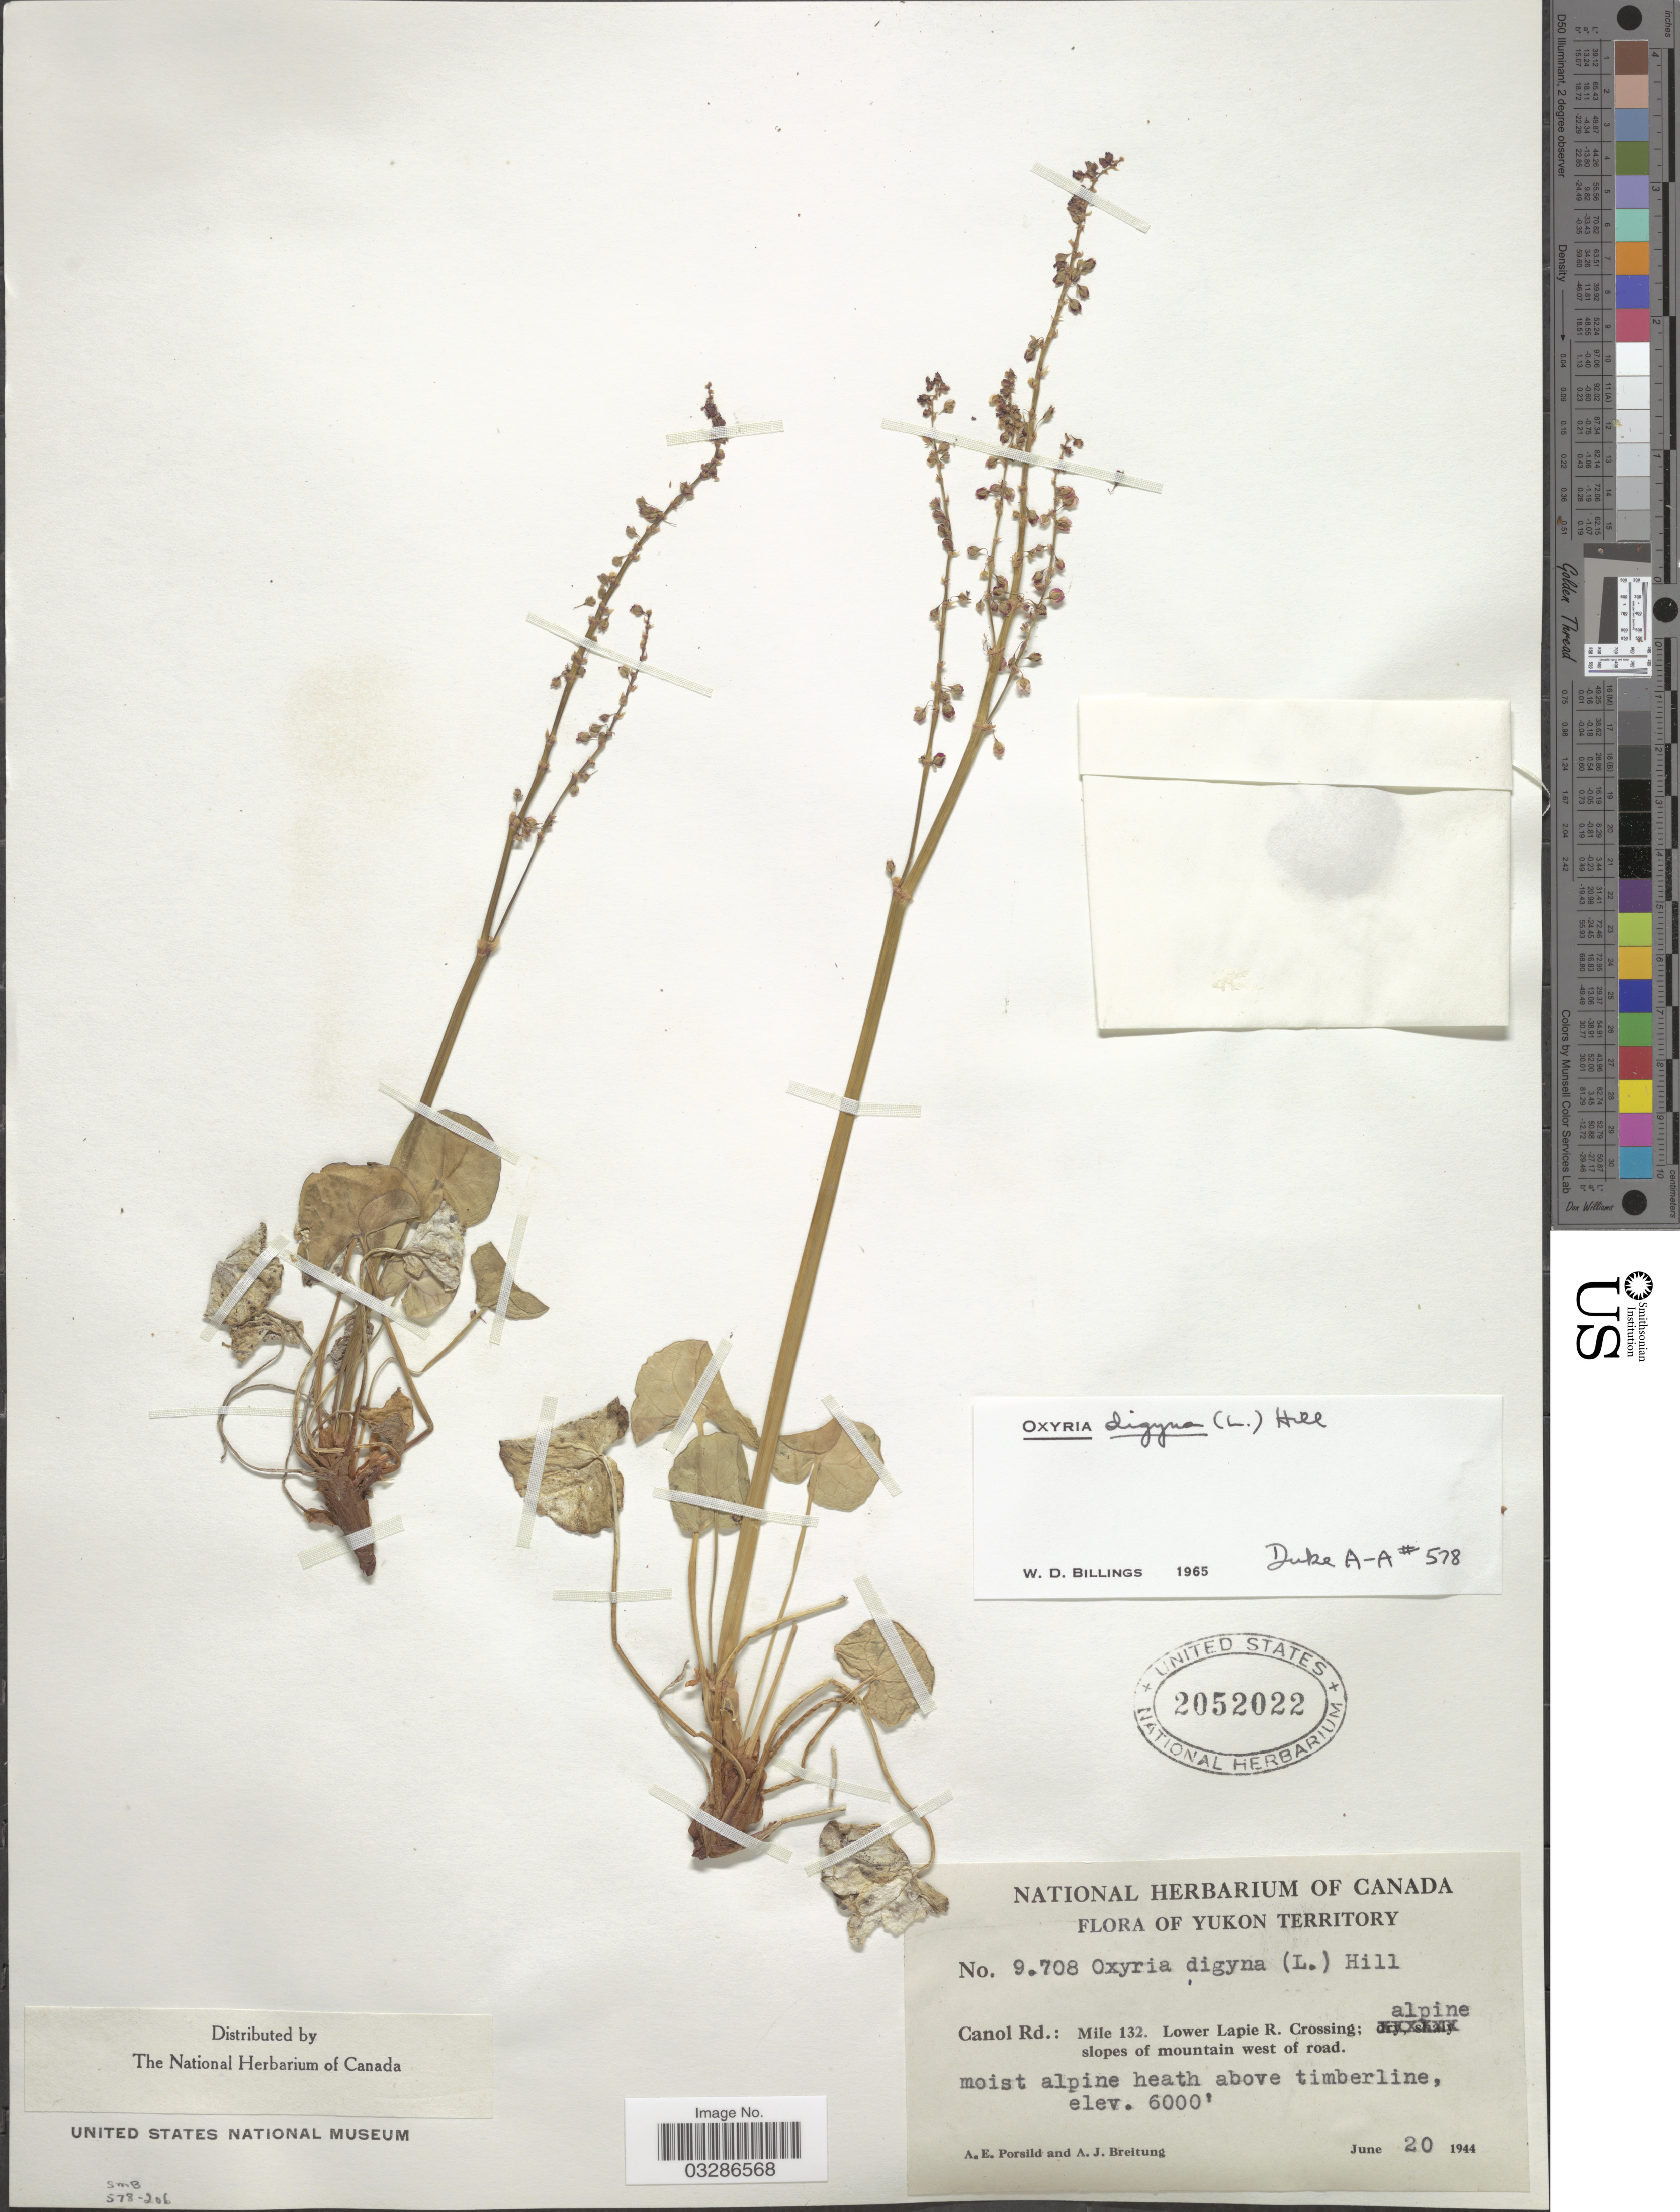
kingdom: Plantae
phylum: Tracheophyta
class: Magnoliopsida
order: Caryophyllales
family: Polygonaceae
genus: Oxyria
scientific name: Oxyria digyna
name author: (L.) Hill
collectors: A. E. Porsild & A. Breitung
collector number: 9708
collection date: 1944-06-20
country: Canada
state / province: Yukon Territory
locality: Canol Rd.: Mile 132. Lower Lapie R. Crossing; alpine slopes of mountain west of road.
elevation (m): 1829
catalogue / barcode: US 2052022